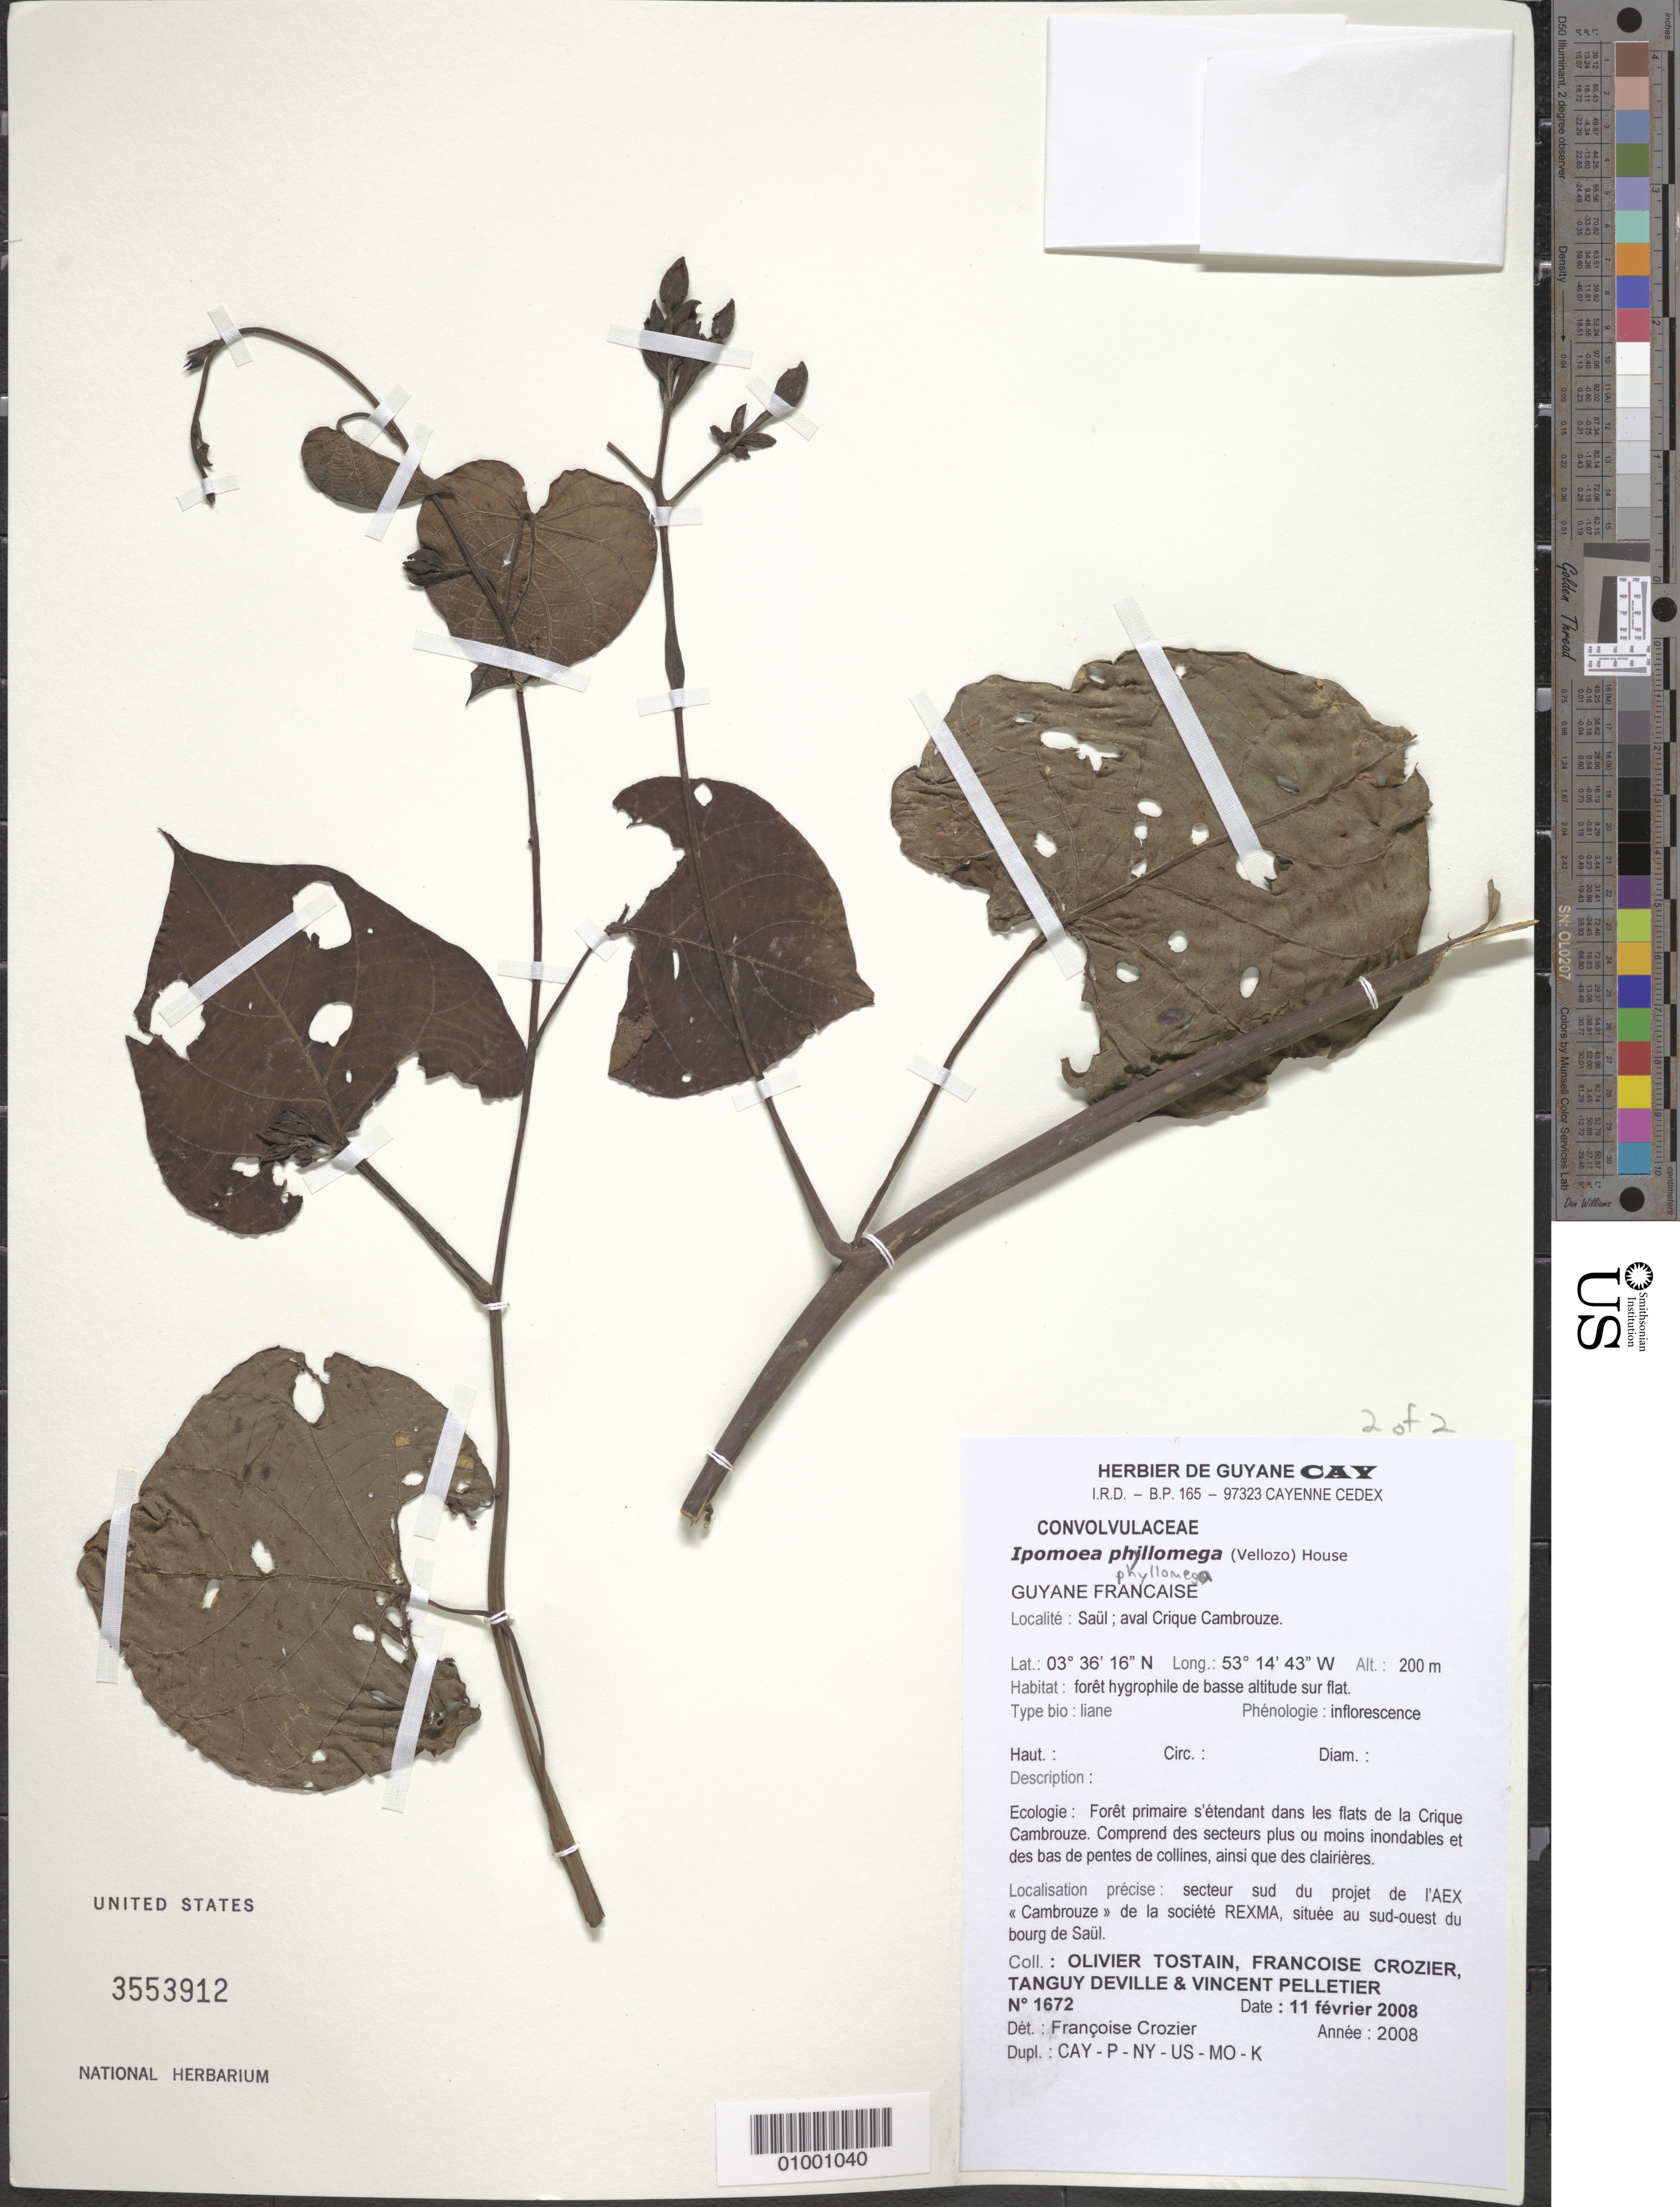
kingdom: Plantae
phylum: Tracheophyta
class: Magnoliopsida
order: Solanales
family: Convolvulaceae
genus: Ipomoea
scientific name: Ipomoea philomega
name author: (Vell.) House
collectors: O. Tostain, F. Crozier, T. Deville & V. Pelletier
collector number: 1672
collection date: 2008-02-11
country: French Guiana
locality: Guyane Francaise, Saül; aval Crique Cambrouze.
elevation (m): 200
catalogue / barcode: US 3553912